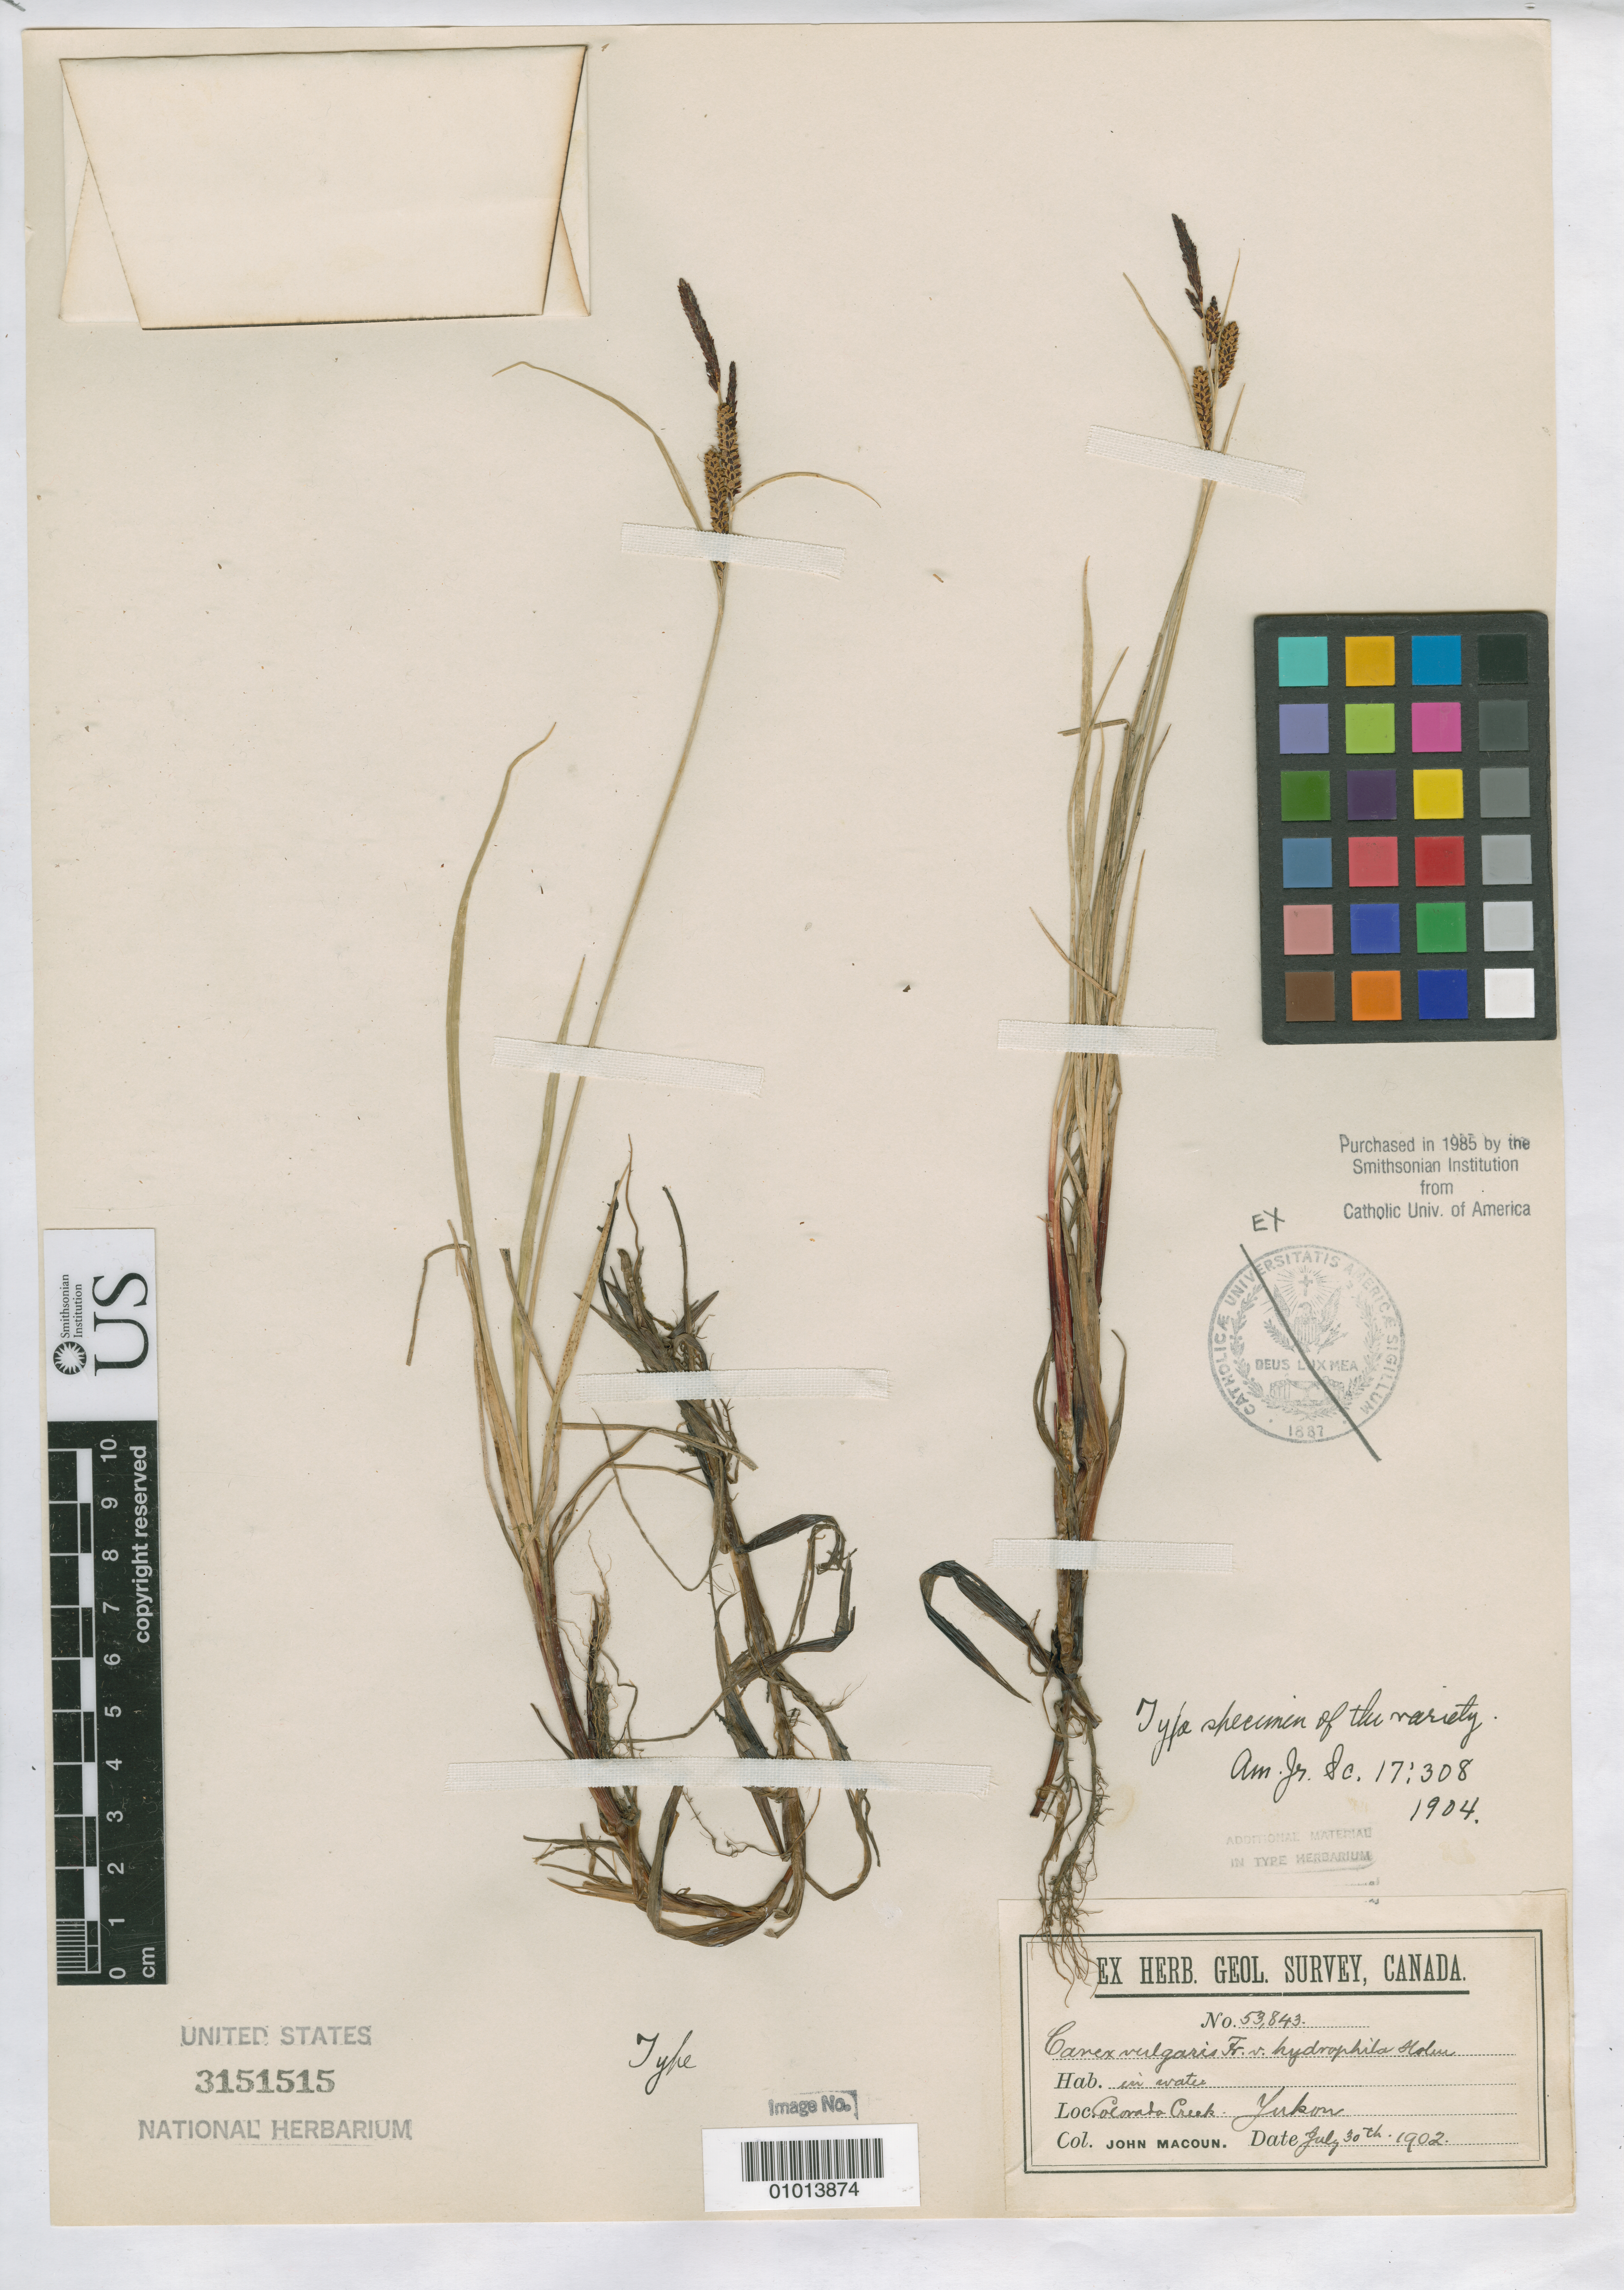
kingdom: Plantae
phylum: Tracheophyta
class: Liliopsida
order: Poales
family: Cyperaceae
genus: Carex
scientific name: Carex vulgaris var. hydrophila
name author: Holm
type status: Type Collection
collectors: J. Macoun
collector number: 53843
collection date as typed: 30 Jul 1902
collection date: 1902-07-30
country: Canada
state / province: Yukon Territory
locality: Colorado creek.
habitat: In water.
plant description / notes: One of two sheets at US ex herb. LCU, both annotated as "Type specimen of the variety"; unclear which is holotype (or if both are syntypes).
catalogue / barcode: US 3151515